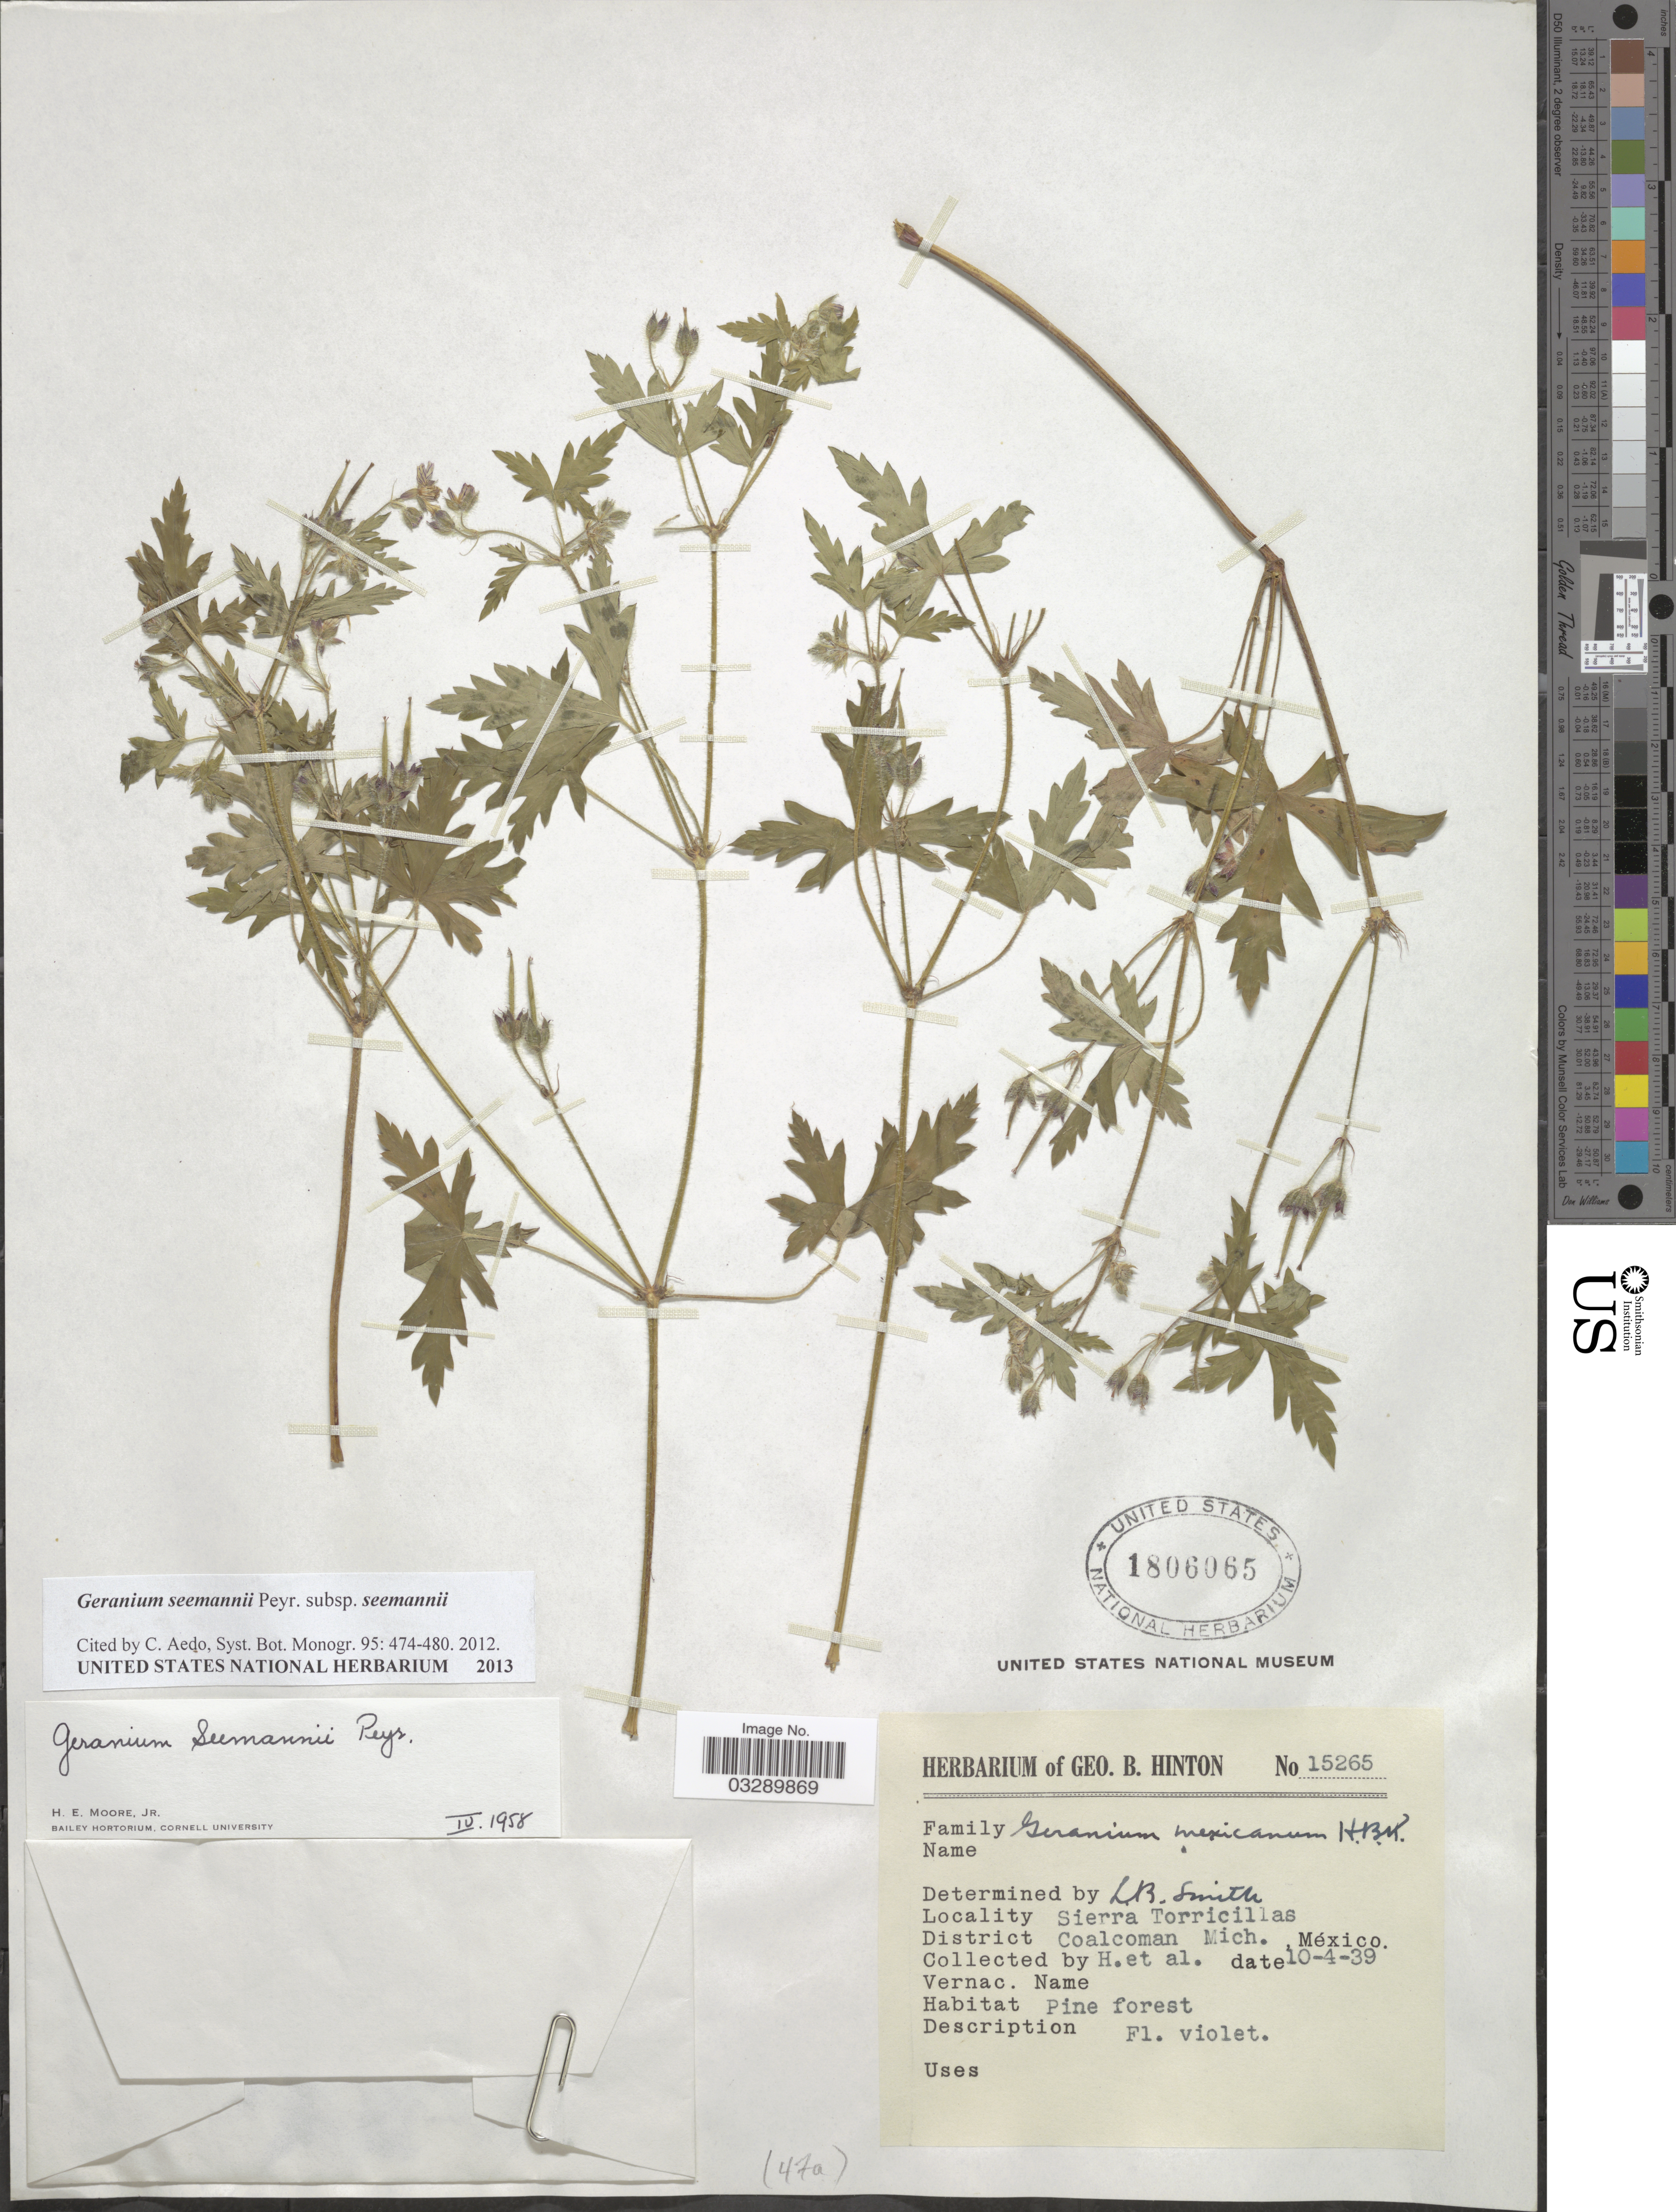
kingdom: Plantae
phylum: Tracheophyta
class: Magnoliopsida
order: Geraniales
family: Geraniaceae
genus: Geranium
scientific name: Geranium seemannii subsp. seemannii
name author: Peyr.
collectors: G. B. Hinton & et al.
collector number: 15265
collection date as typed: Transcribed d/m/y: 10/4/39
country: Mexico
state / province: Michoacán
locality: Sierra Torricillas. District Coalcoman.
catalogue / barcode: US 1806065